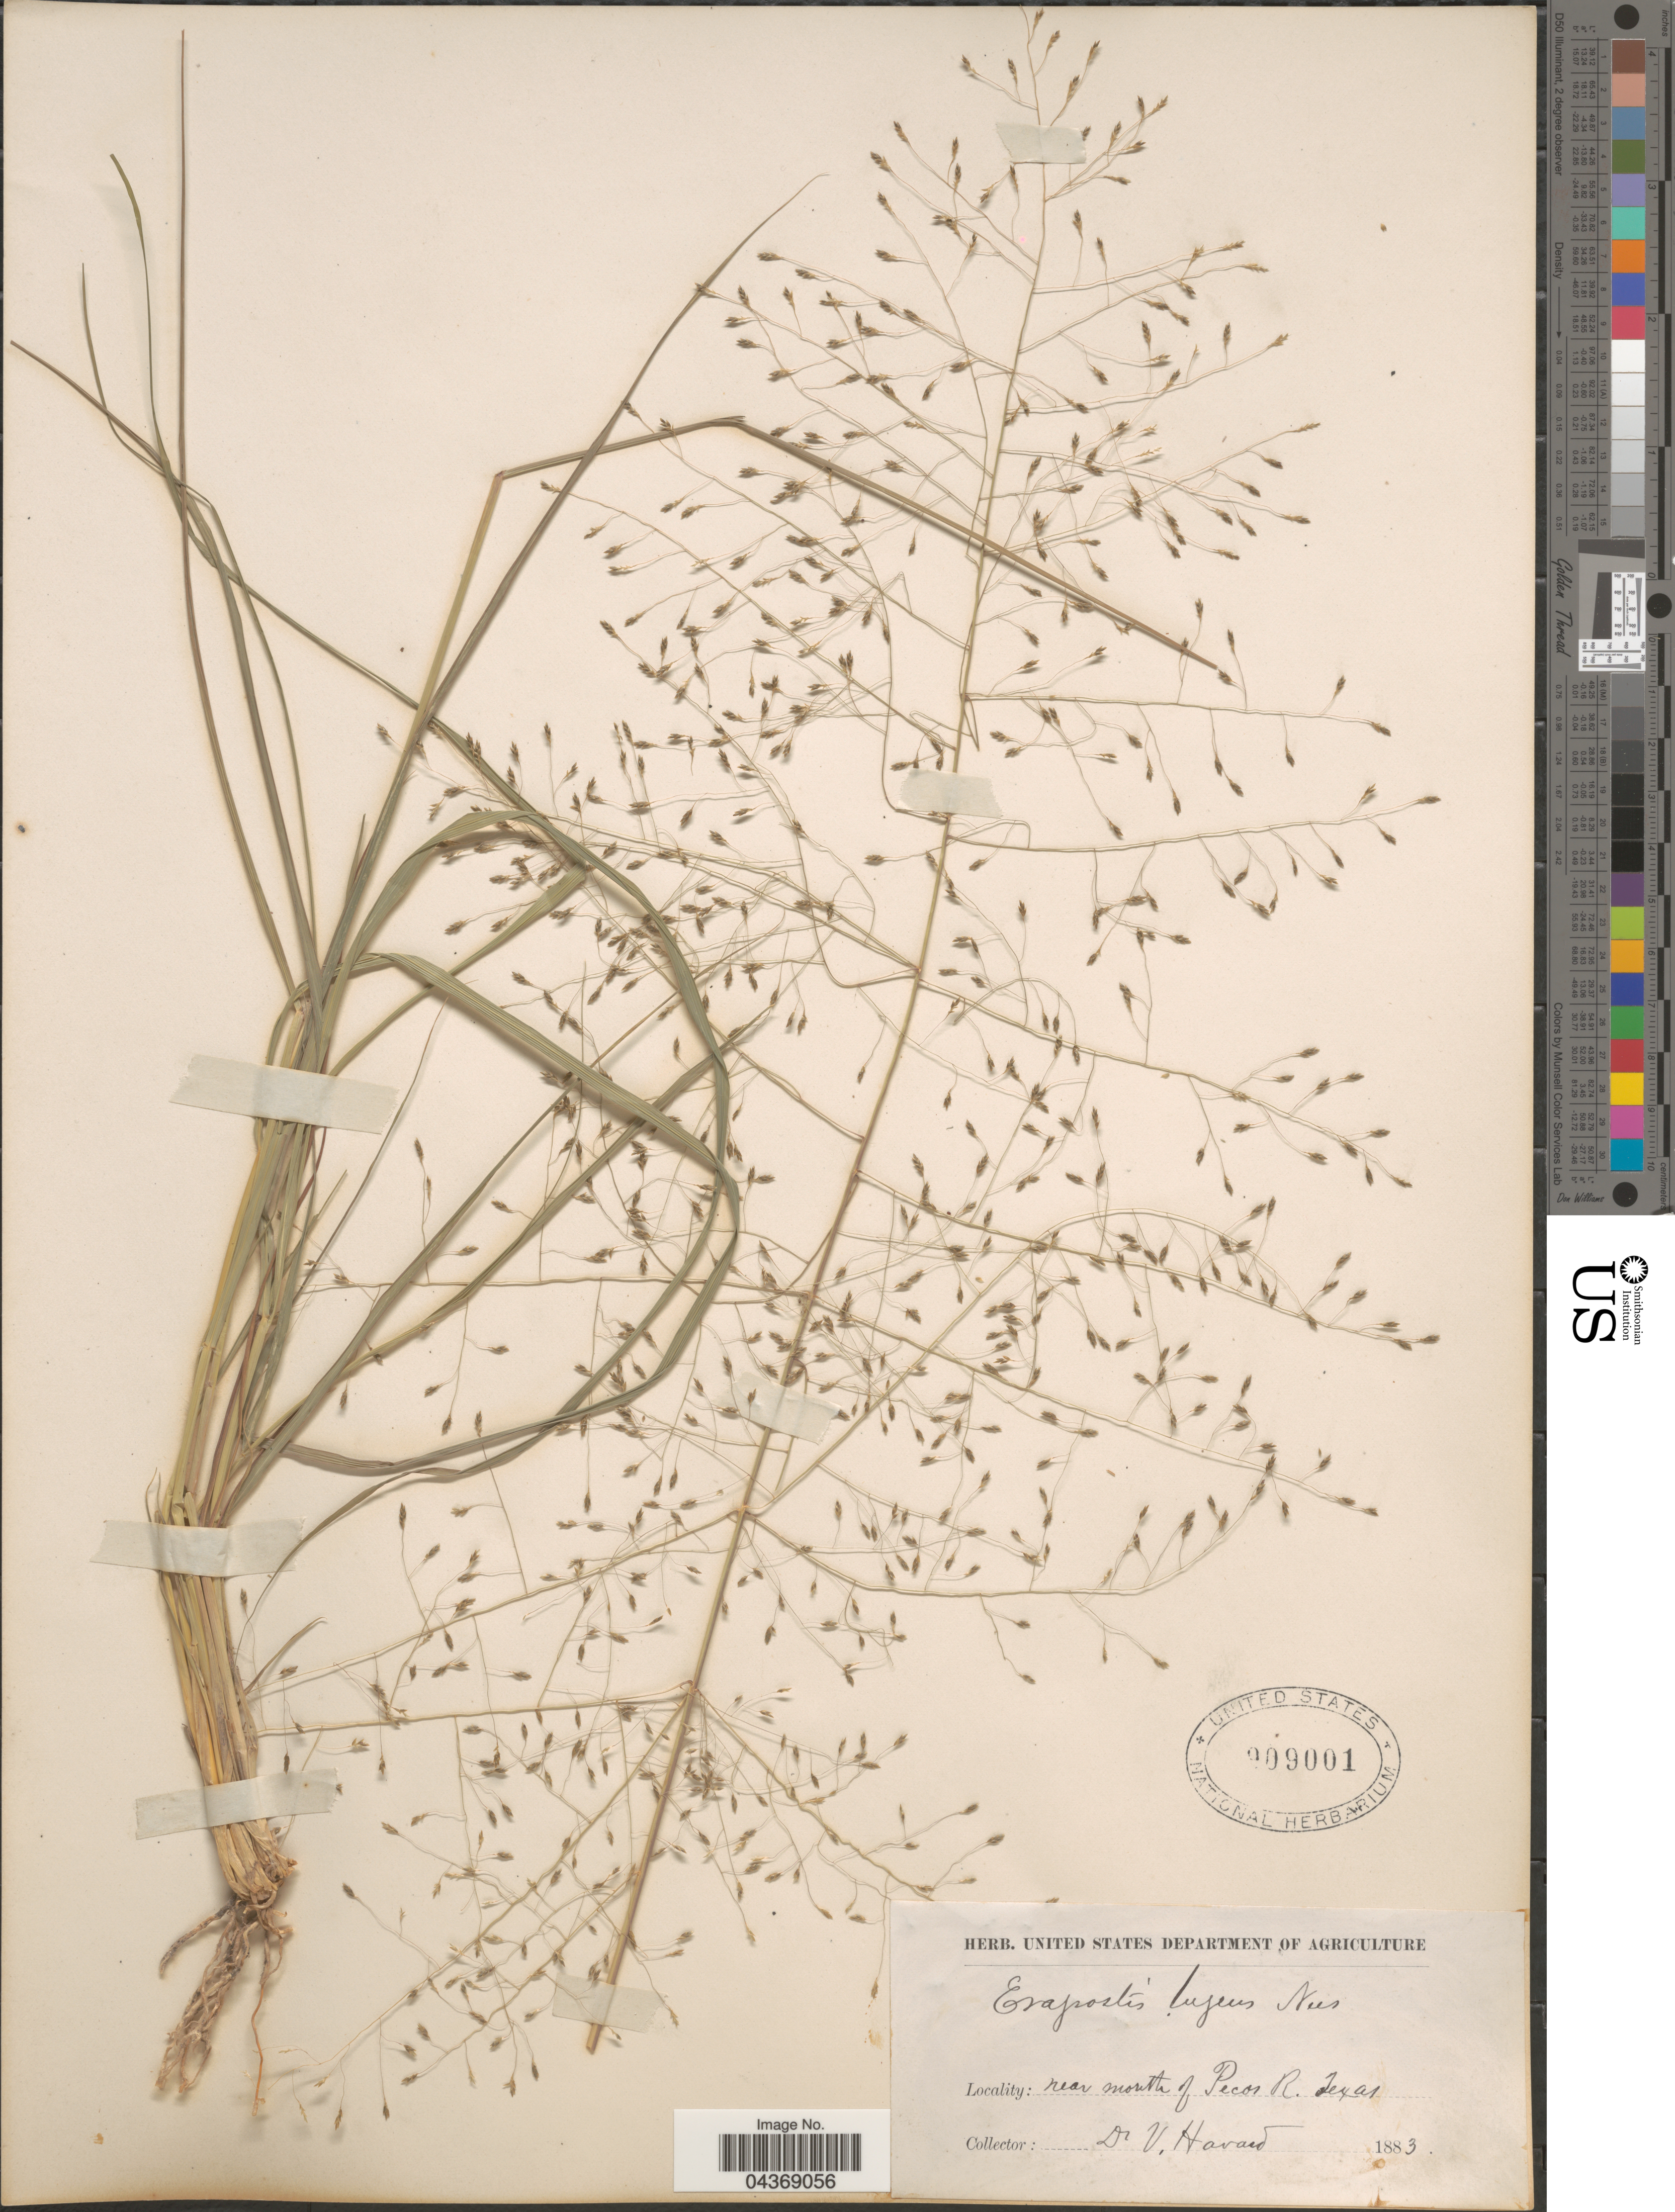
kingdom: Plantae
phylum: Tracheophyta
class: Liliopsida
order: Poales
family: Poaceae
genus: Eragrostis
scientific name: Eragrostis intermedia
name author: Hitchc.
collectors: V. Havard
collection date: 1883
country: United States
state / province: Texas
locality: Near mouth of Pecos R.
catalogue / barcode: US 909001